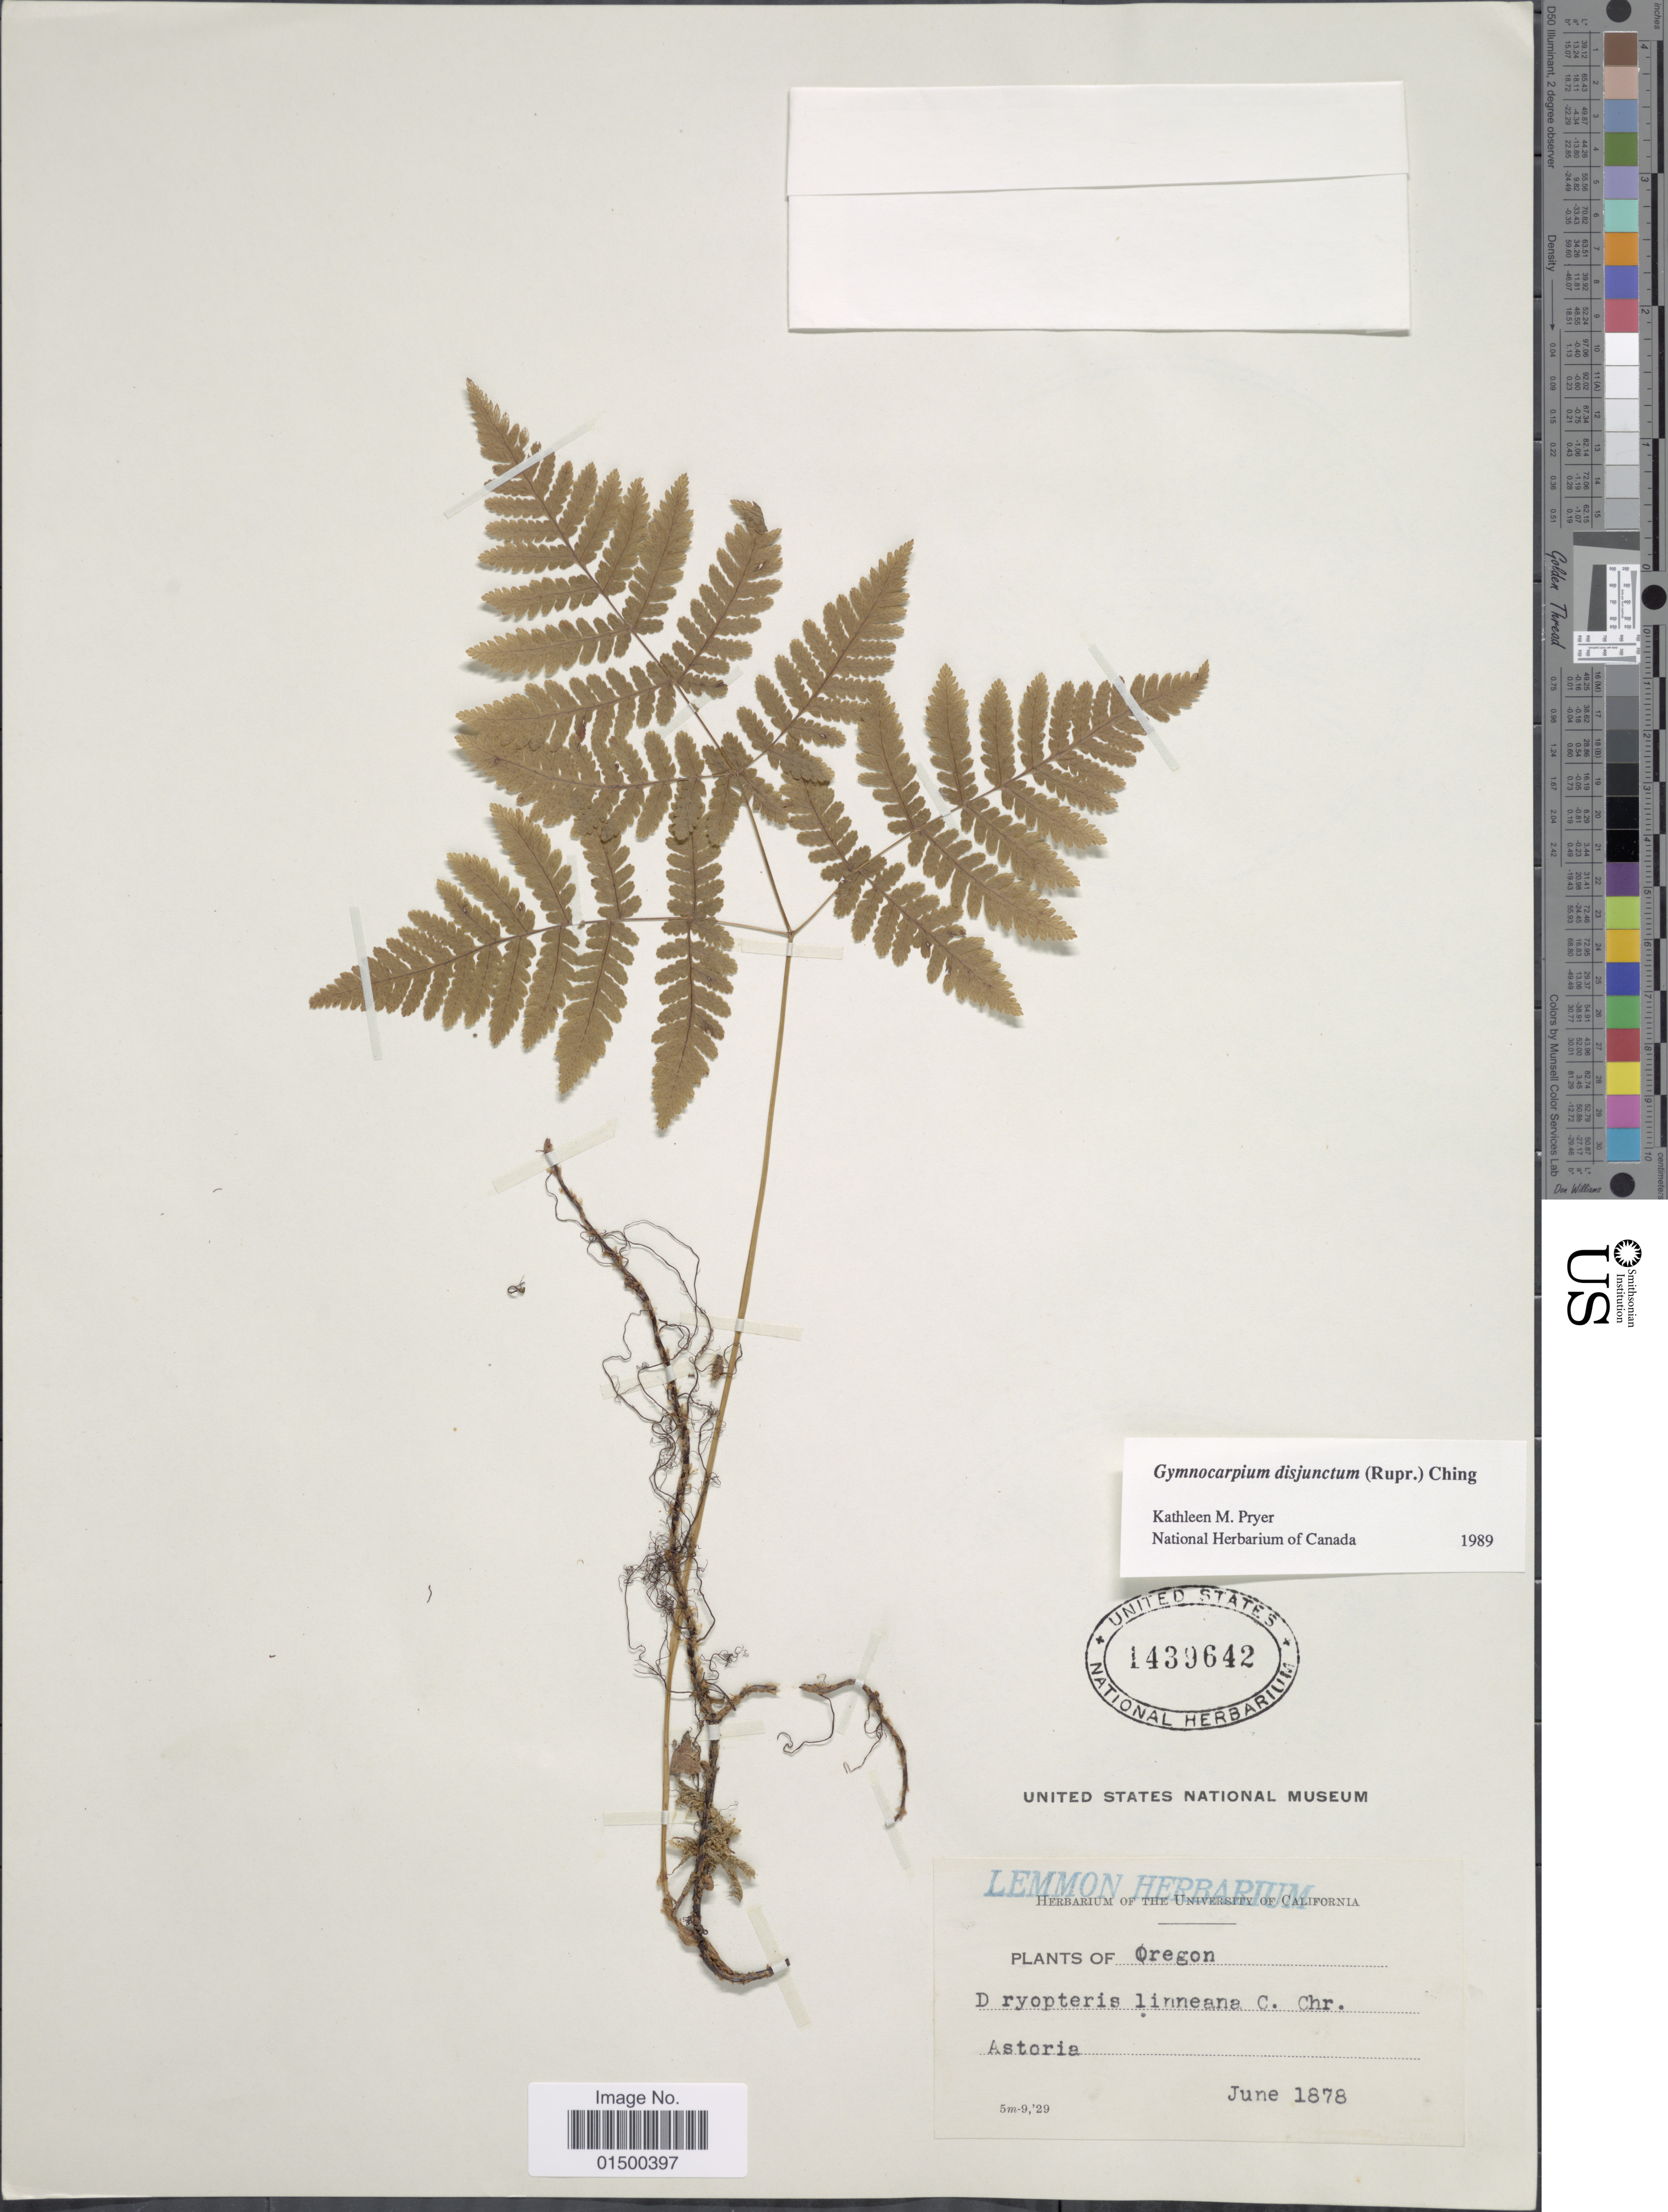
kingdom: Plantae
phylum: Tracheophyta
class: Polypodiopsida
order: Polypodiales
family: Cystopteridaceae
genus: Gymnocarpium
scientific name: Gymnocarpium disjunctum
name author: (Rupr.) Ching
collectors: ex herb. Lemmon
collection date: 1878-06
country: United States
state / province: Oregon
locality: Astoria. Oregon.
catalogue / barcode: US 1439642